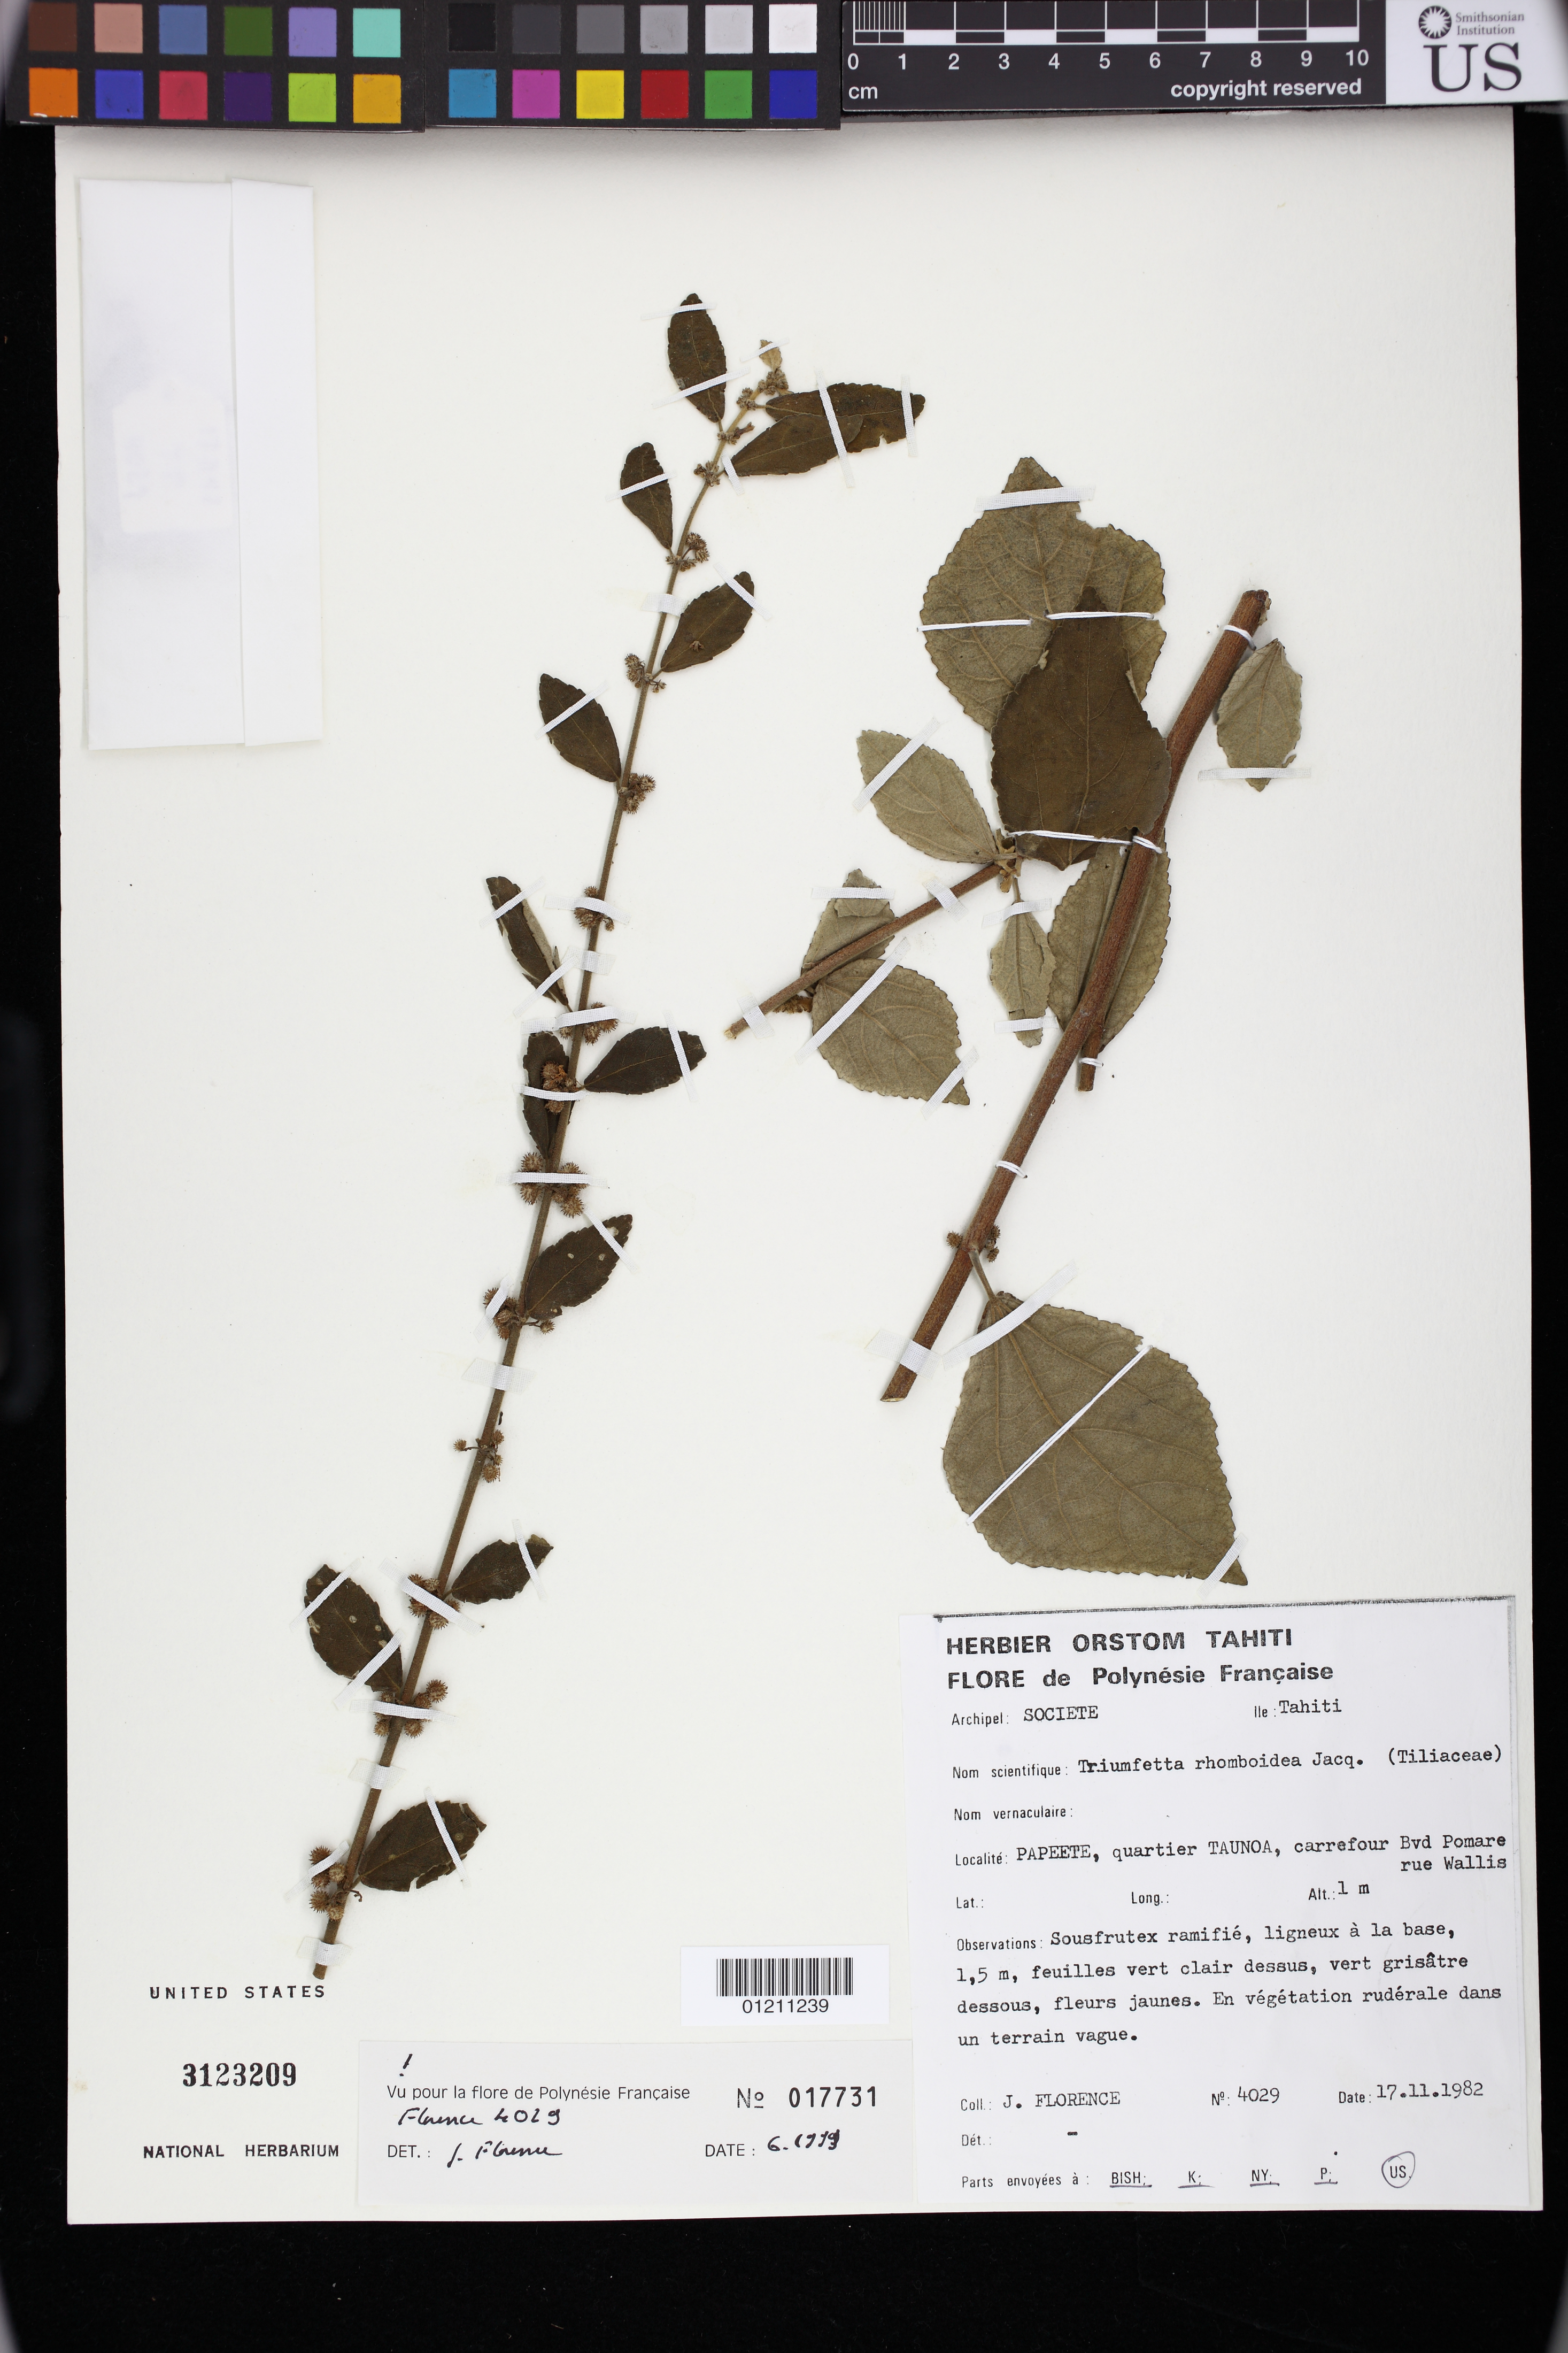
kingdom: Plantae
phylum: Tracheophyta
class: Magnoliopsida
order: Malvales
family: Malvaceae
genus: Triumfetta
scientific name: Triumfetta rhomboidea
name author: Jacq.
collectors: J. Florence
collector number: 4029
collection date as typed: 17 Nov 1982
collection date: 1982-11-17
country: French Polynesia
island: Tahiti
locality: Archipel: Societe, Ile: Tahiti. Papeete, quartier Taunoa, carrefour Bvd Pomare rue Wallis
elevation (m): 1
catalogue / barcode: US 3123209